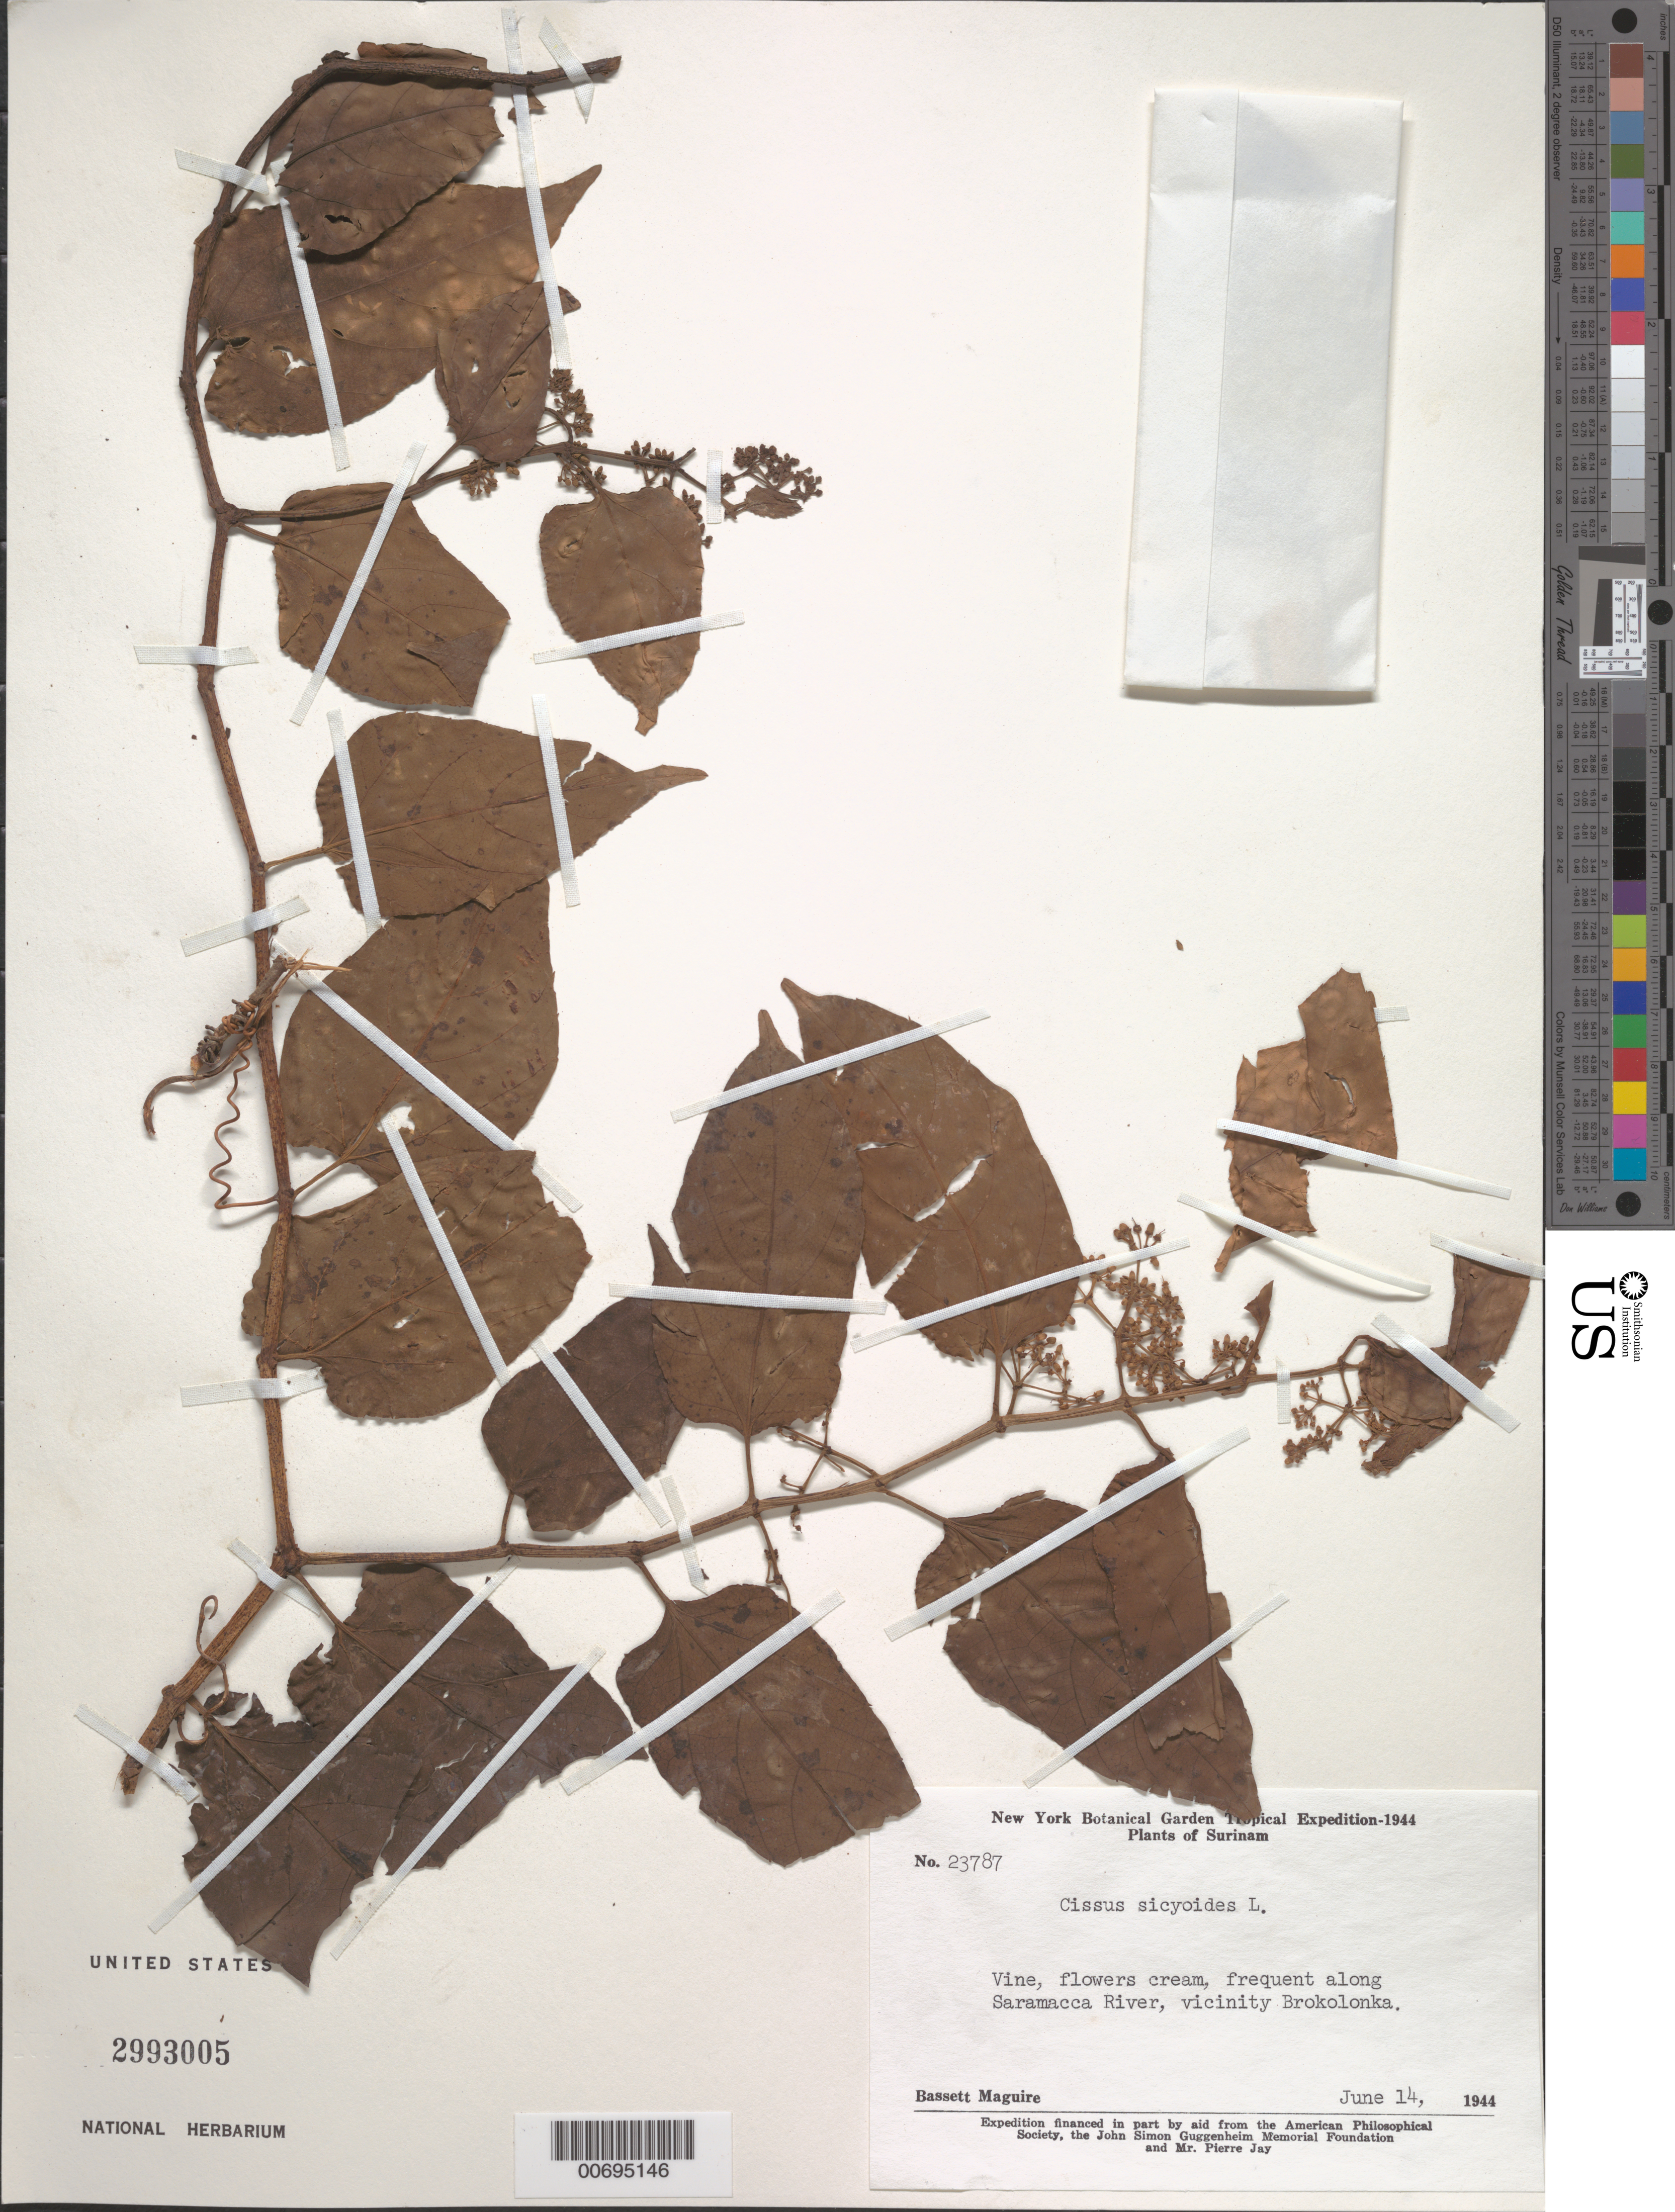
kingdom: Plantae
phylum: Tracheophyta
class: Magnoliopsida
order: Vitales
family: Vitaceae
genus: Cissus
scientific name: Cissus verticillata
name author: (L.) Nicolson & C.E. Jarvis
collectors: B. Maguire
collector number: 23787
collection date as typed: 14-Jun-44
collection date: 1944-06-14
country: Suriname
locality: Saramacca River, Brokolonka vic.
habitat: Along river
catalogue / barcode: US 2993005